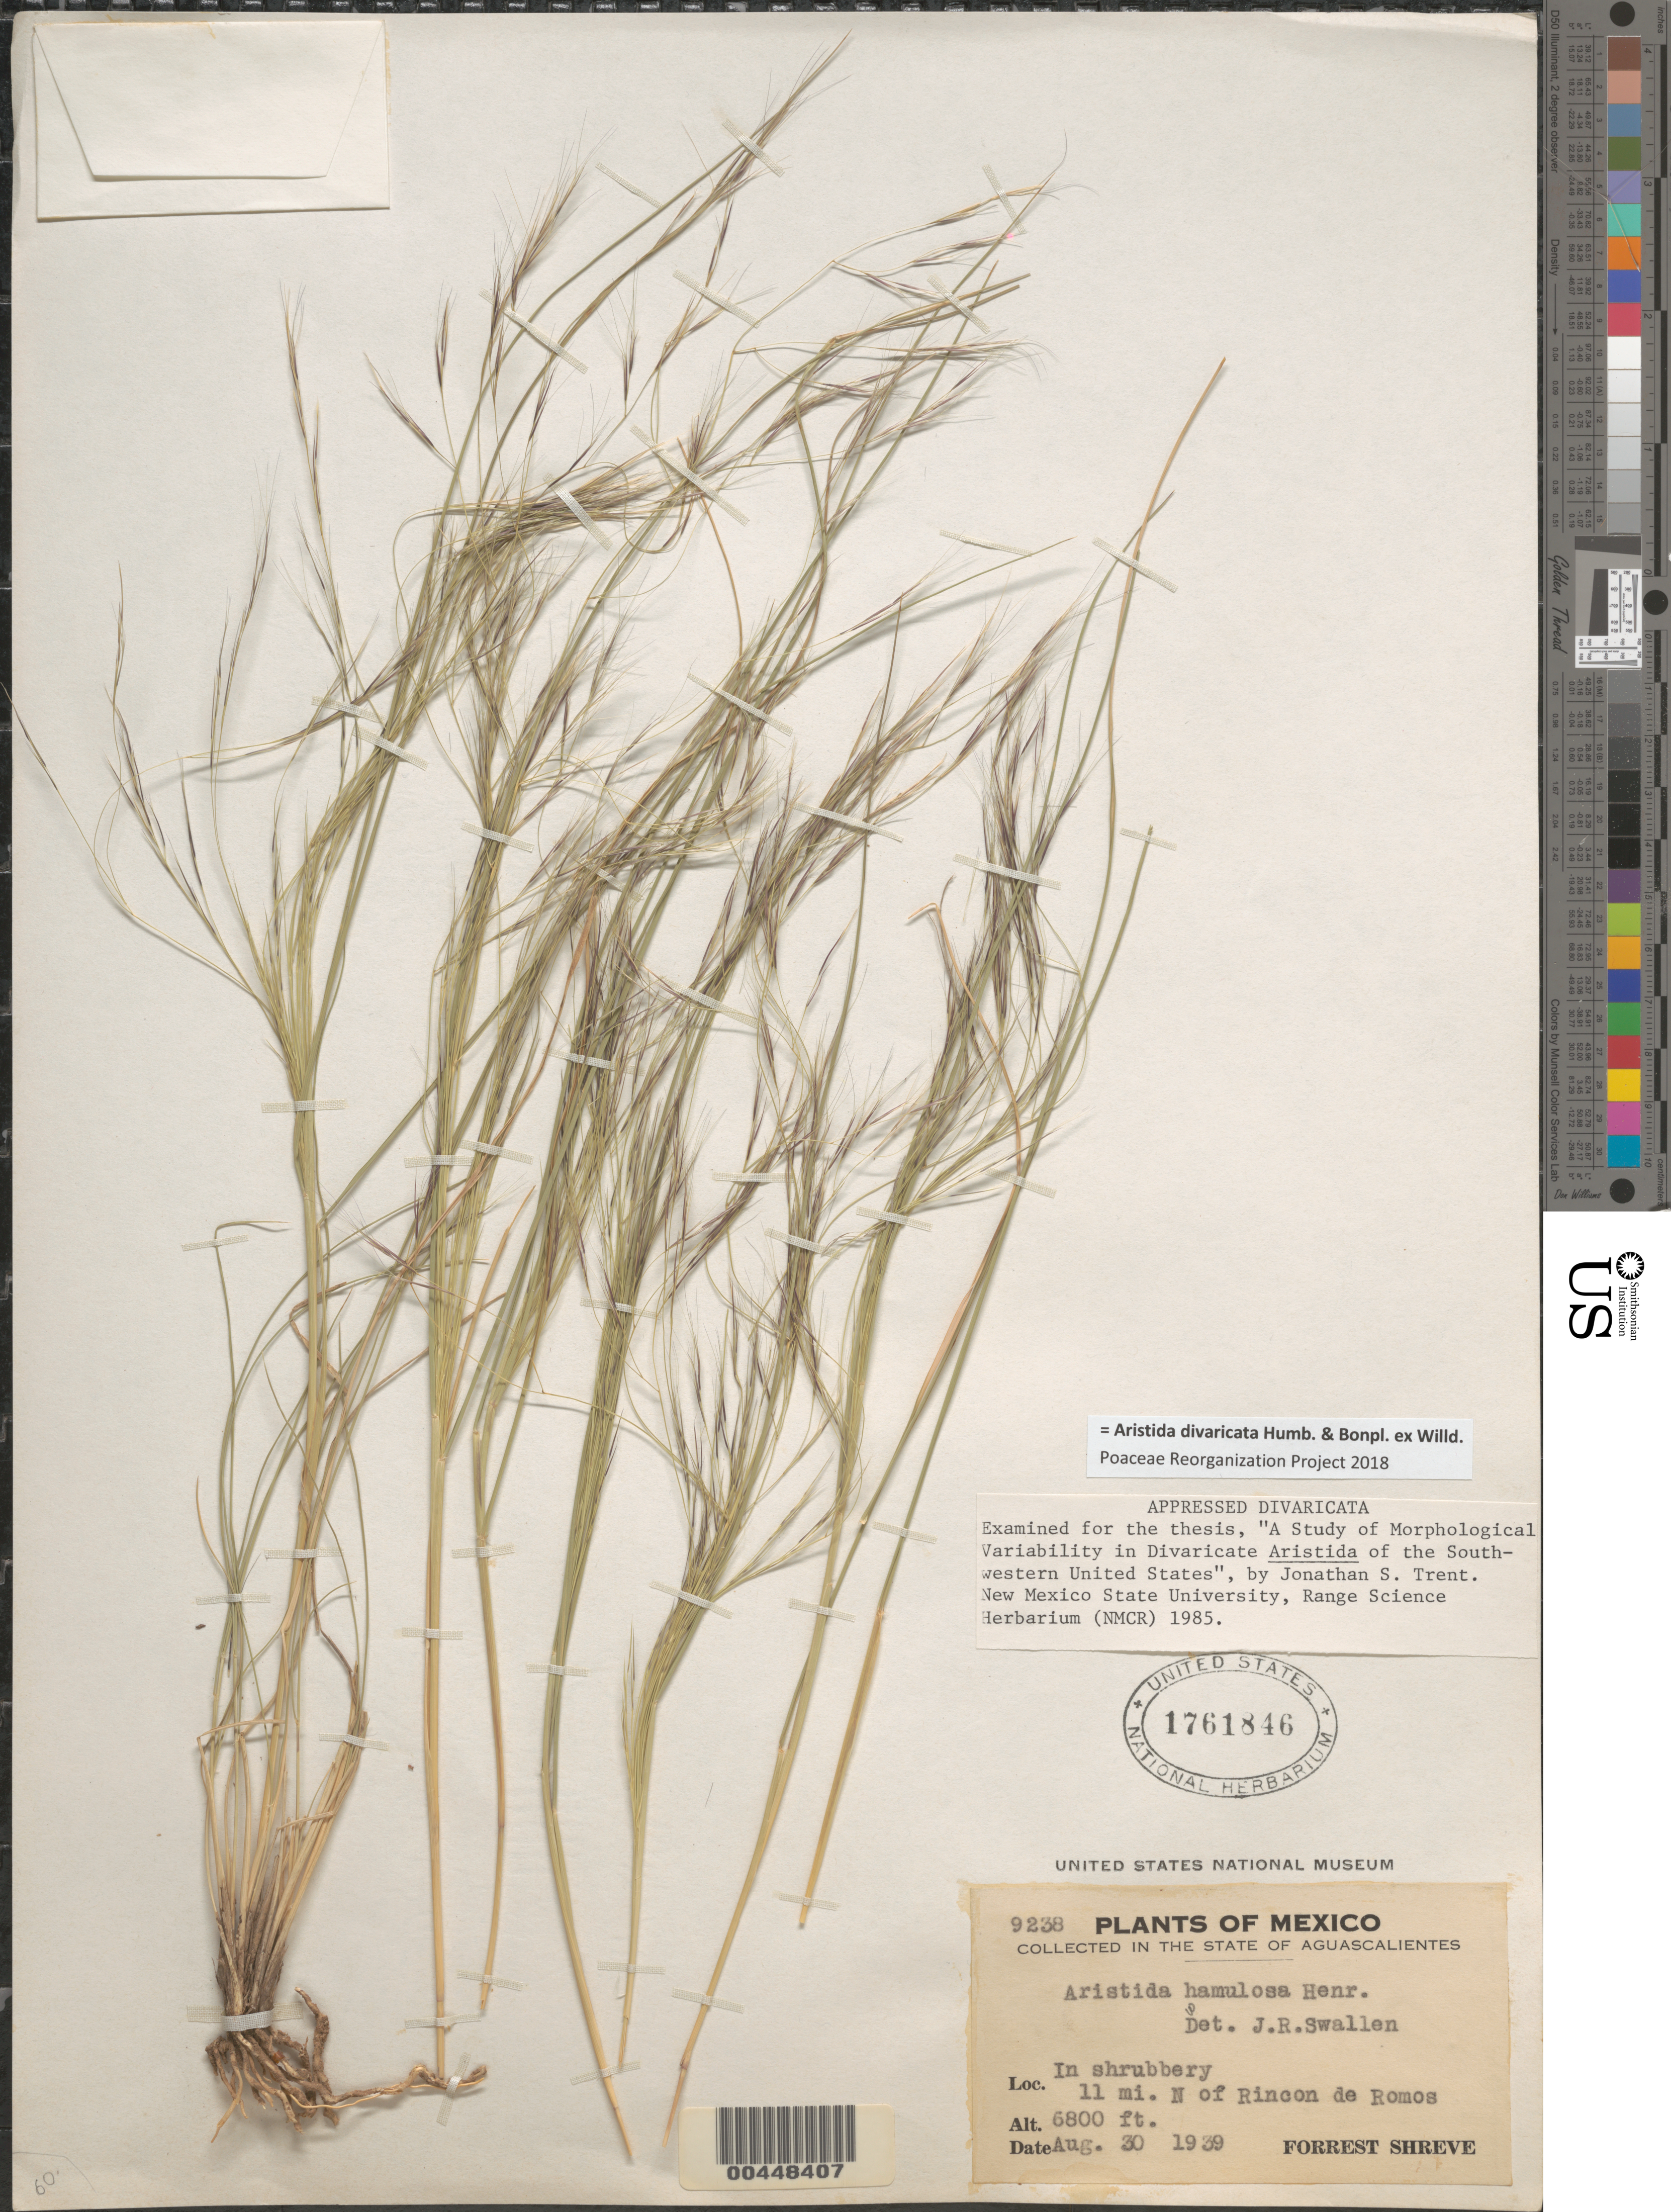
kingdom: Plantae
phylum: Tracheophyta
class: Liliopsida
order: Poales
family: Poaceae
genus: Aristida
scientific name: Aristida divaricata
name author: Humb. & Bonpl. ex Willd.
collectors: F. Shreve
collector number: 9238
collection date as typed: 30 Aug 1939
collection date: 1939-08-30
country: Mexico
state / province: Aguascalientes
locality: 11 mi N of Rincon de Romos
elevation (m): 2073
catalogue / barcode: US 1761846